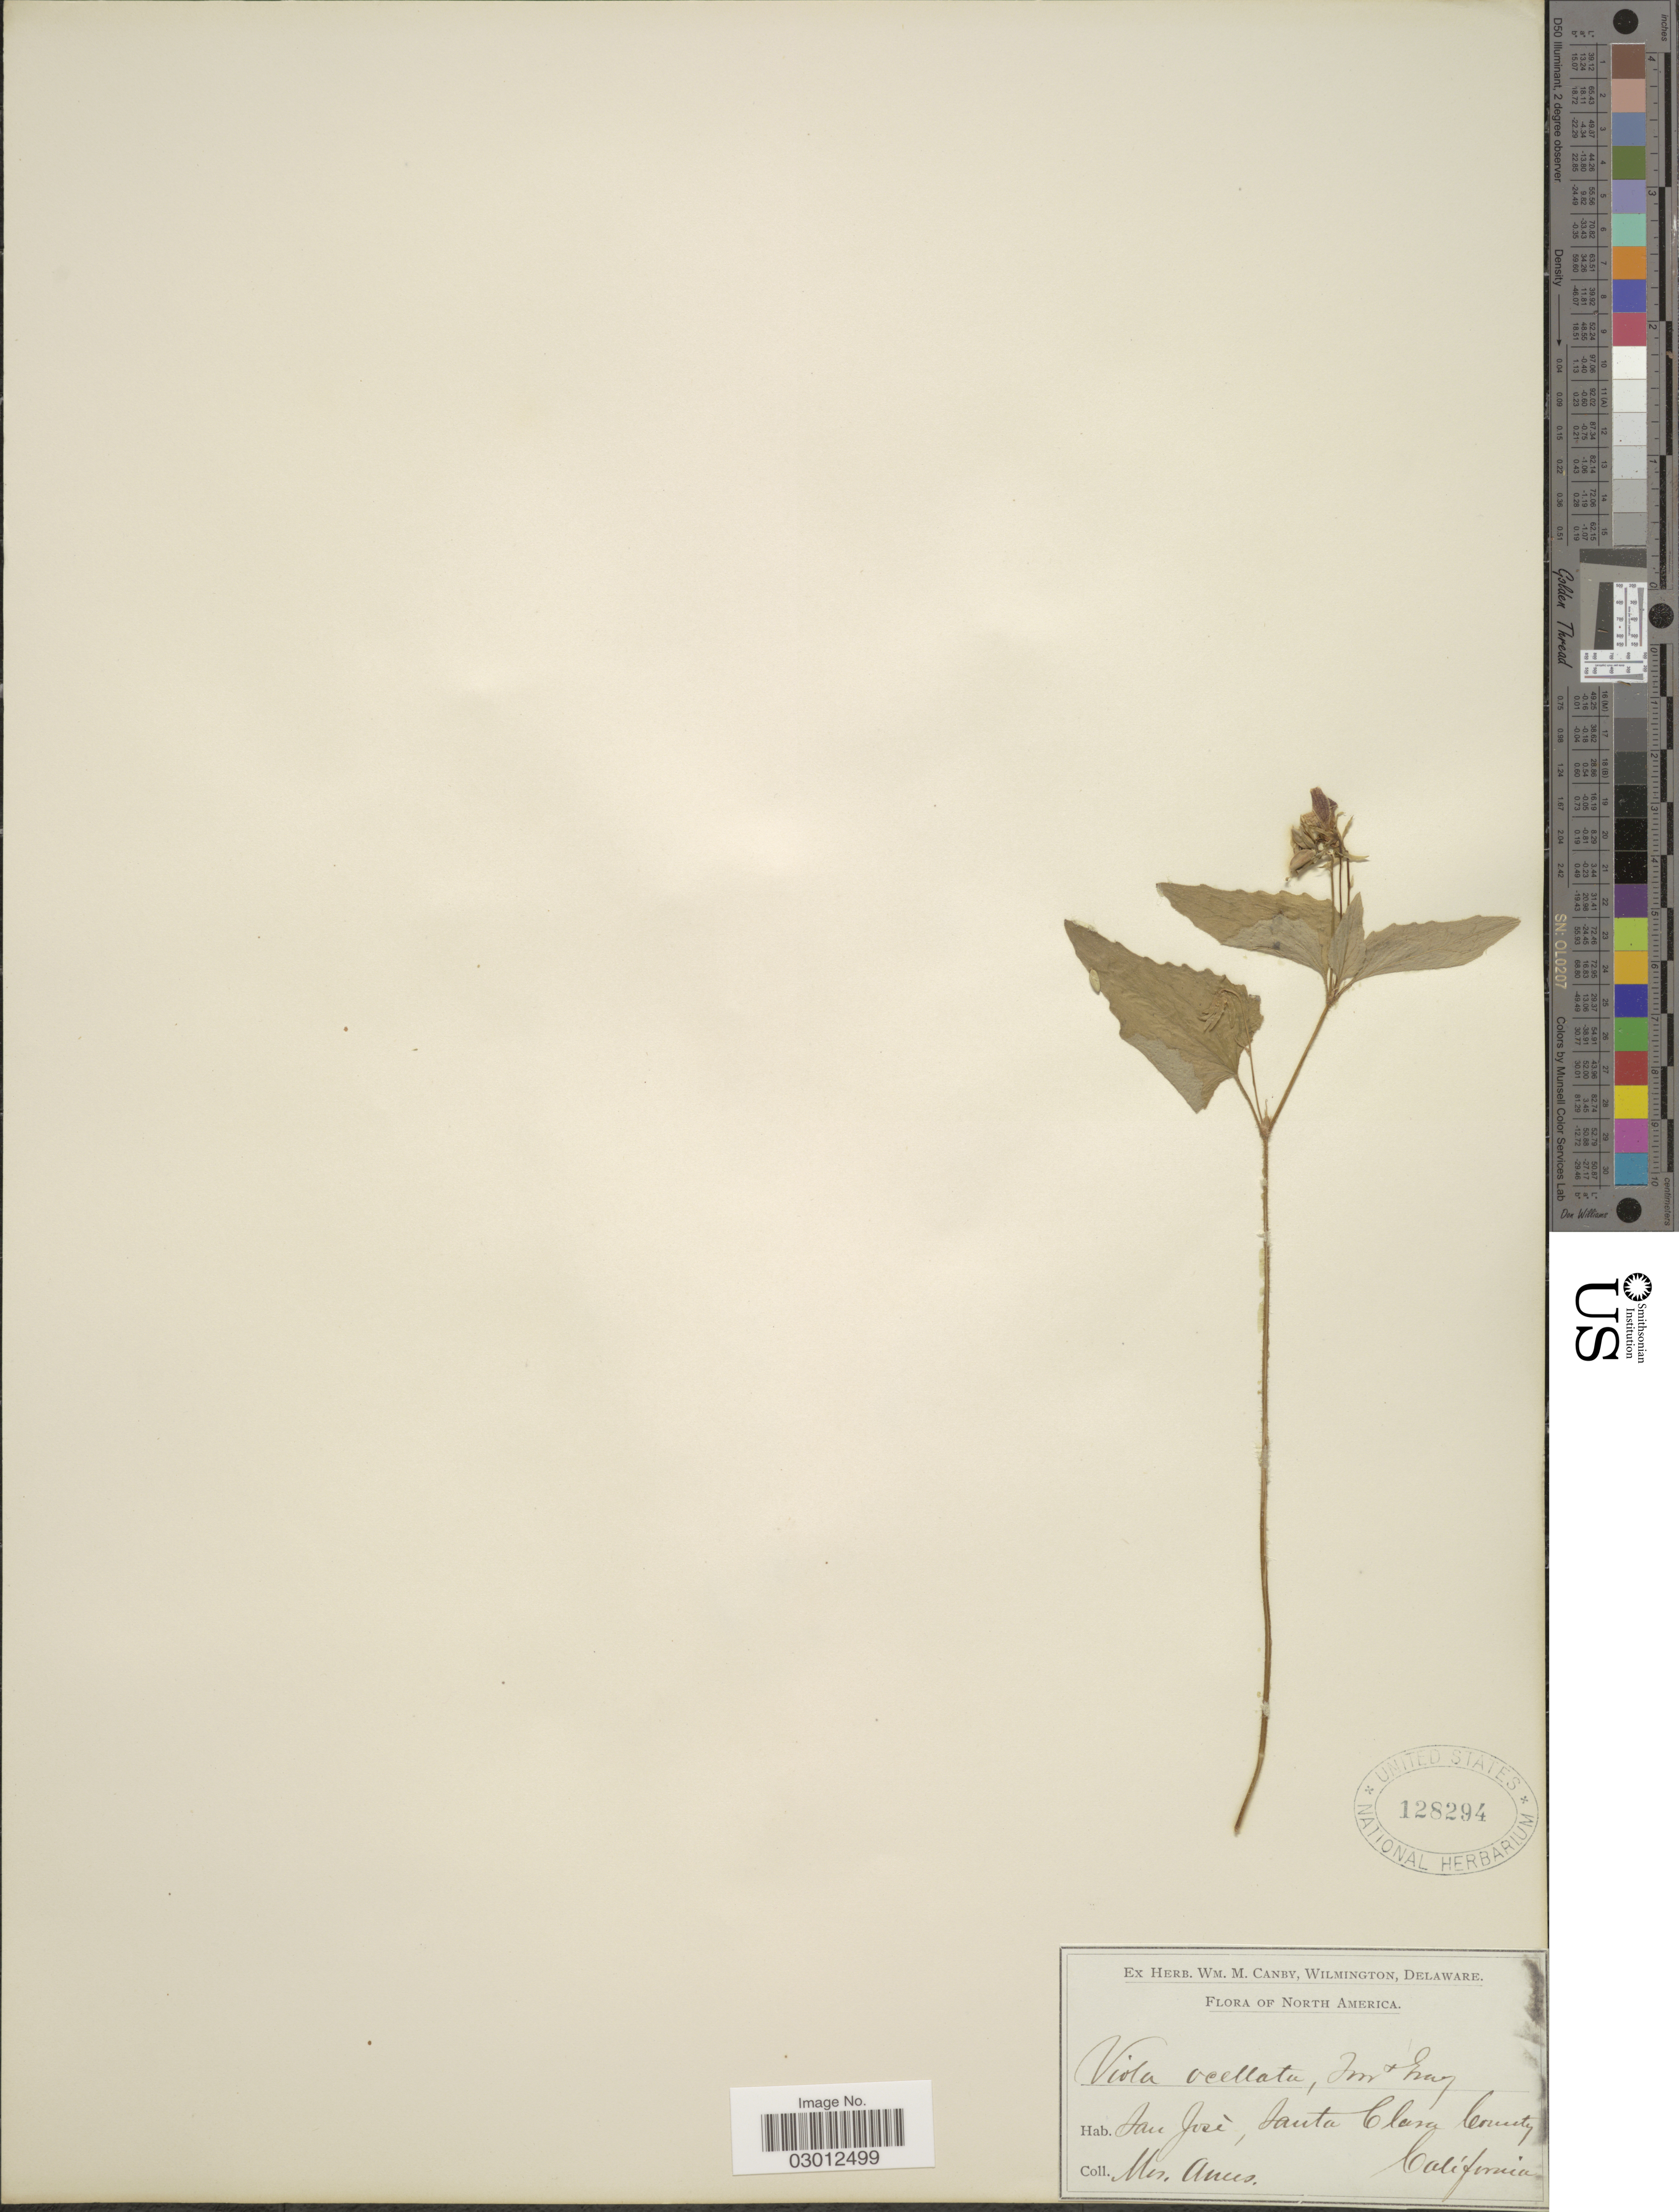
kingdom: Plantae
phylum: Tracheophyta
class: Magnoliopsida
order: Malpighiales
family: Violaceae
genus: Viola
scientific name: Viola ocellata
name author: Torr. & A. Gray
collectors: M. E. P. Ames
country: United States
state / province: California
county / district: Santa Clara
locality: San José, Santa Clara County.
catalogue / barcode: US 128294